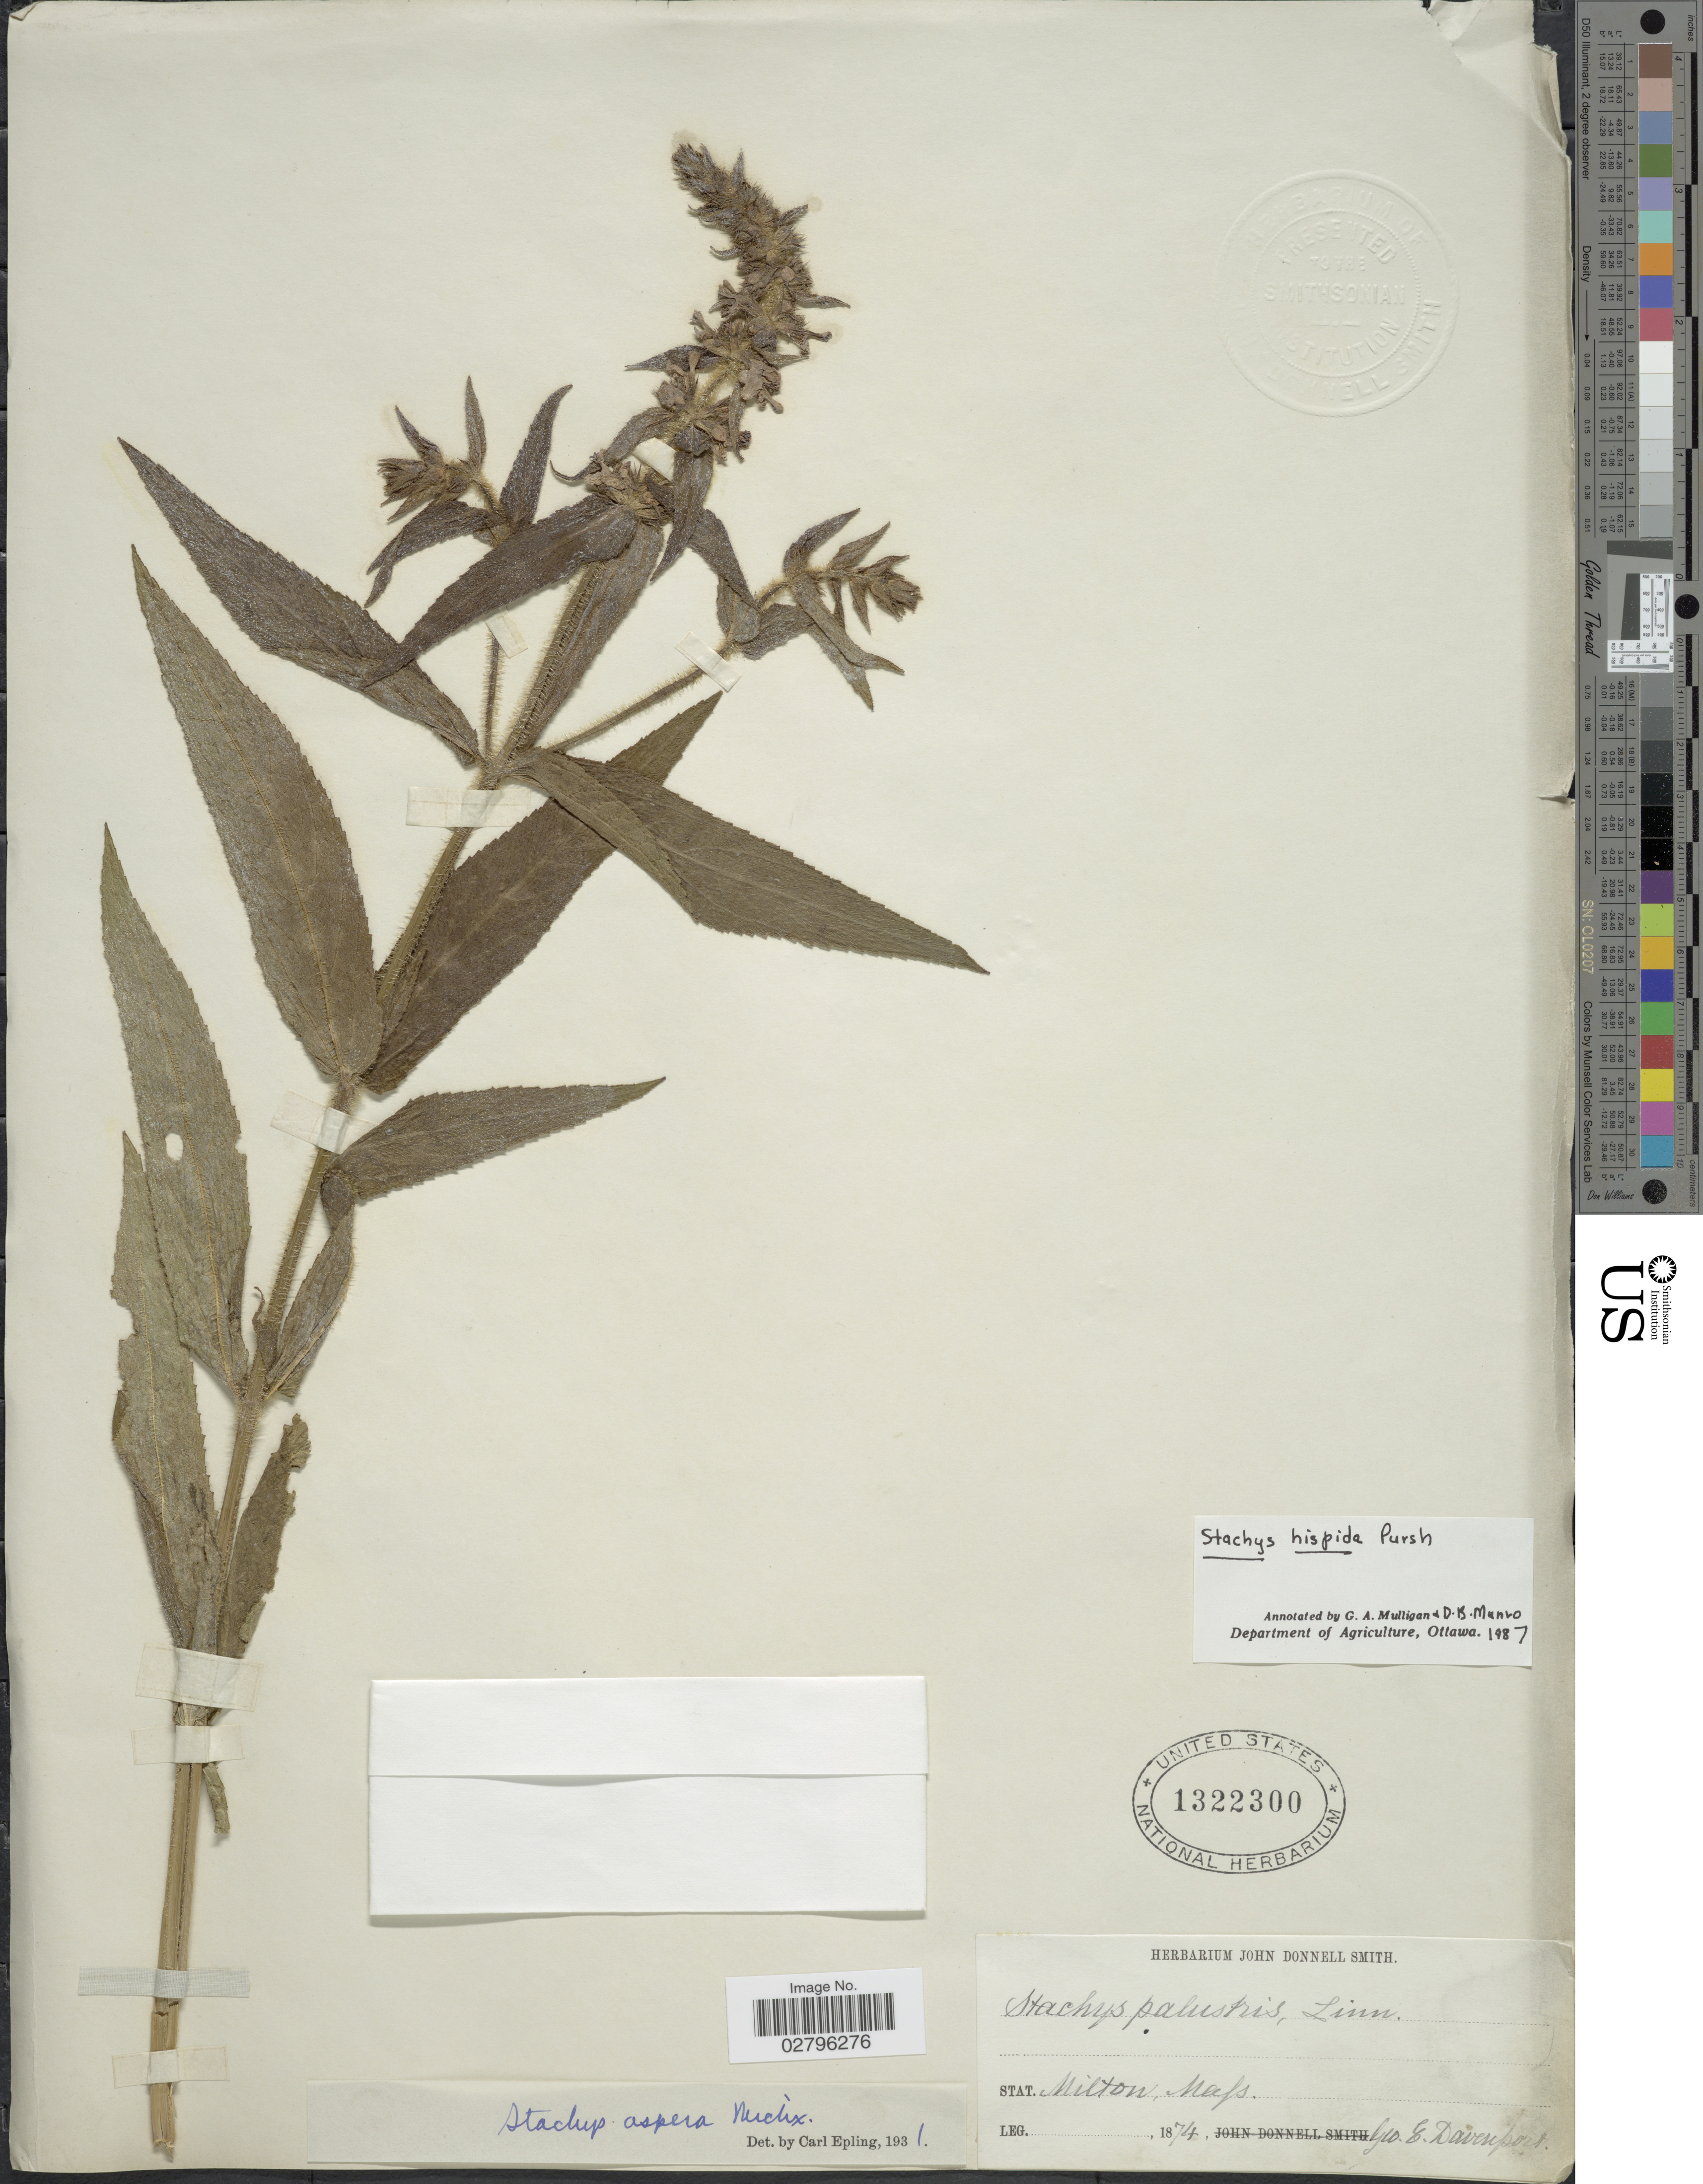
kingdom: Plantae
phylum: Tracheophyta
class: Magnoliopsida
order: Lamiales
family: Lamiaceae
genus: Stachys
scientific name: Stachys hispida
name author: Pursh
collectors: G. E. Davenport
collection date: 1874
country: United States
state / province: Massachusetts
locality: Stat. Milton, Mass.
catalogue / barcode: US 1322300